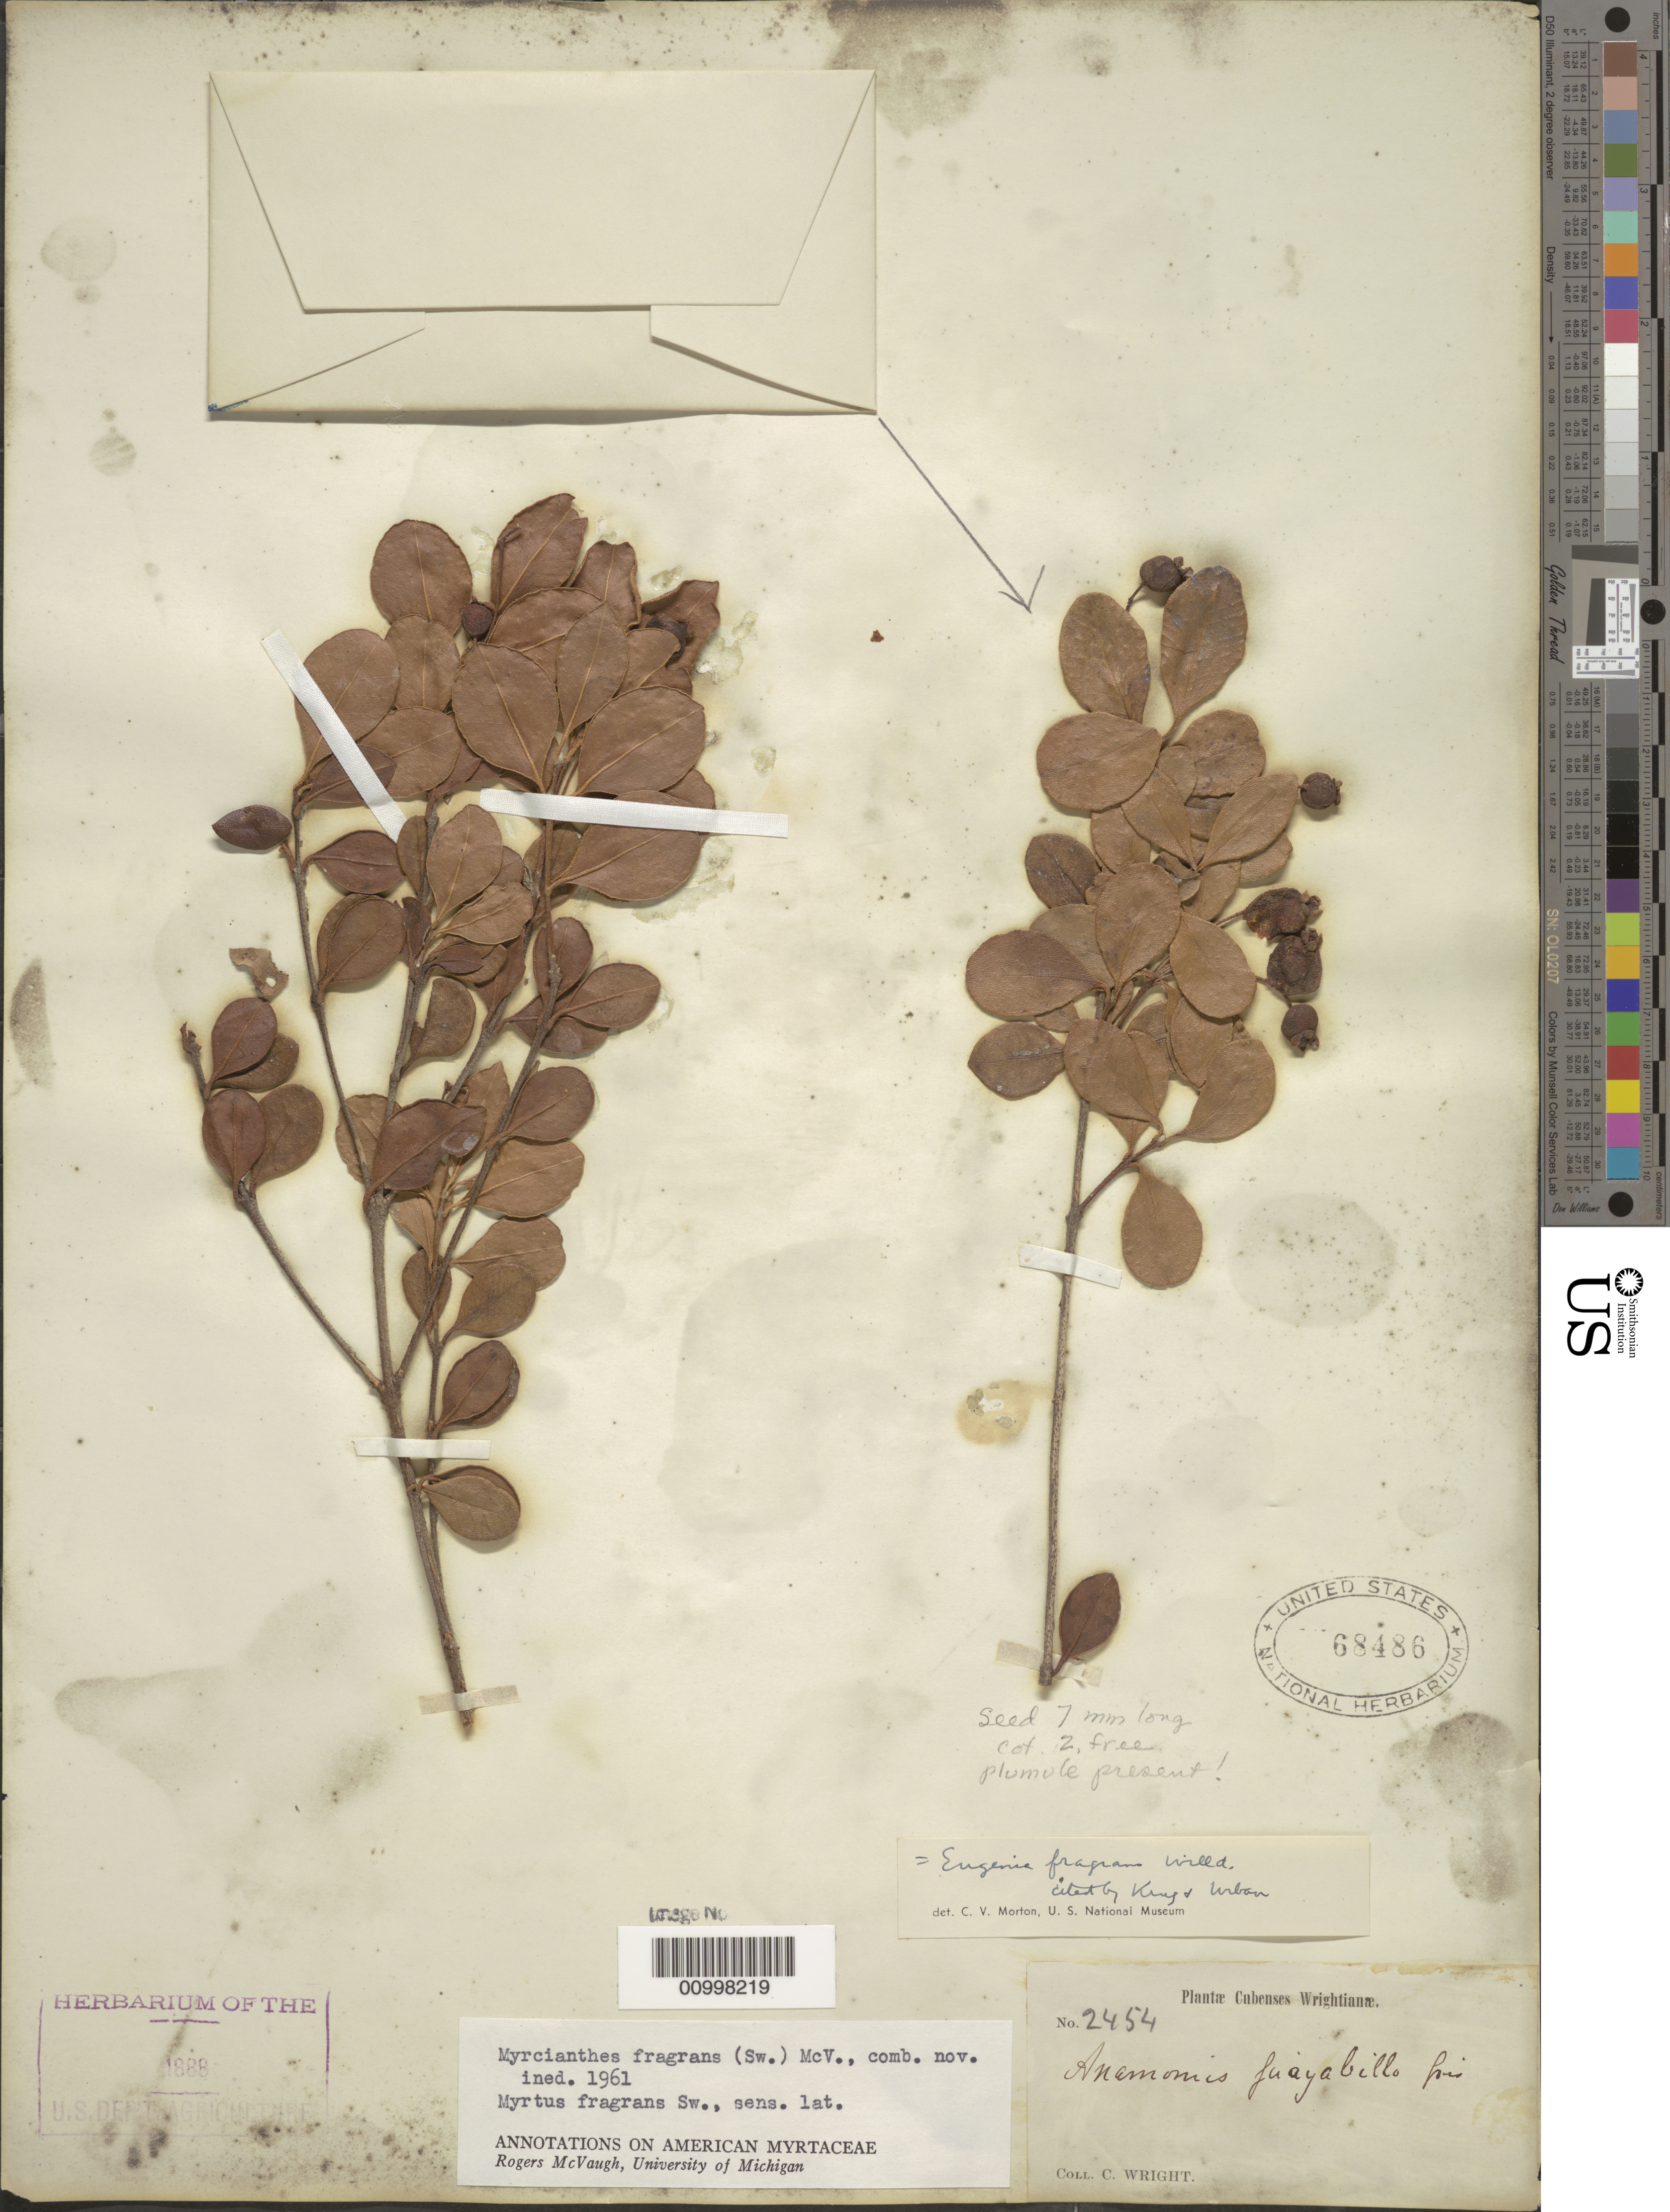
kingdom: Plantae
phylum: Tracheophyta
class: Magnoliopsida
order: Myrtales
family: Myrtaceae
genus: Myrcianthes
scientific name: Myrcianthes fragrans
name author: (Sw.) McVaugh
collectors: C. Wright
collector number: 2454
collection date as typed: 1800 to 1899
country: Cuba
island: Cuba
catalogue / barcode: US 68486